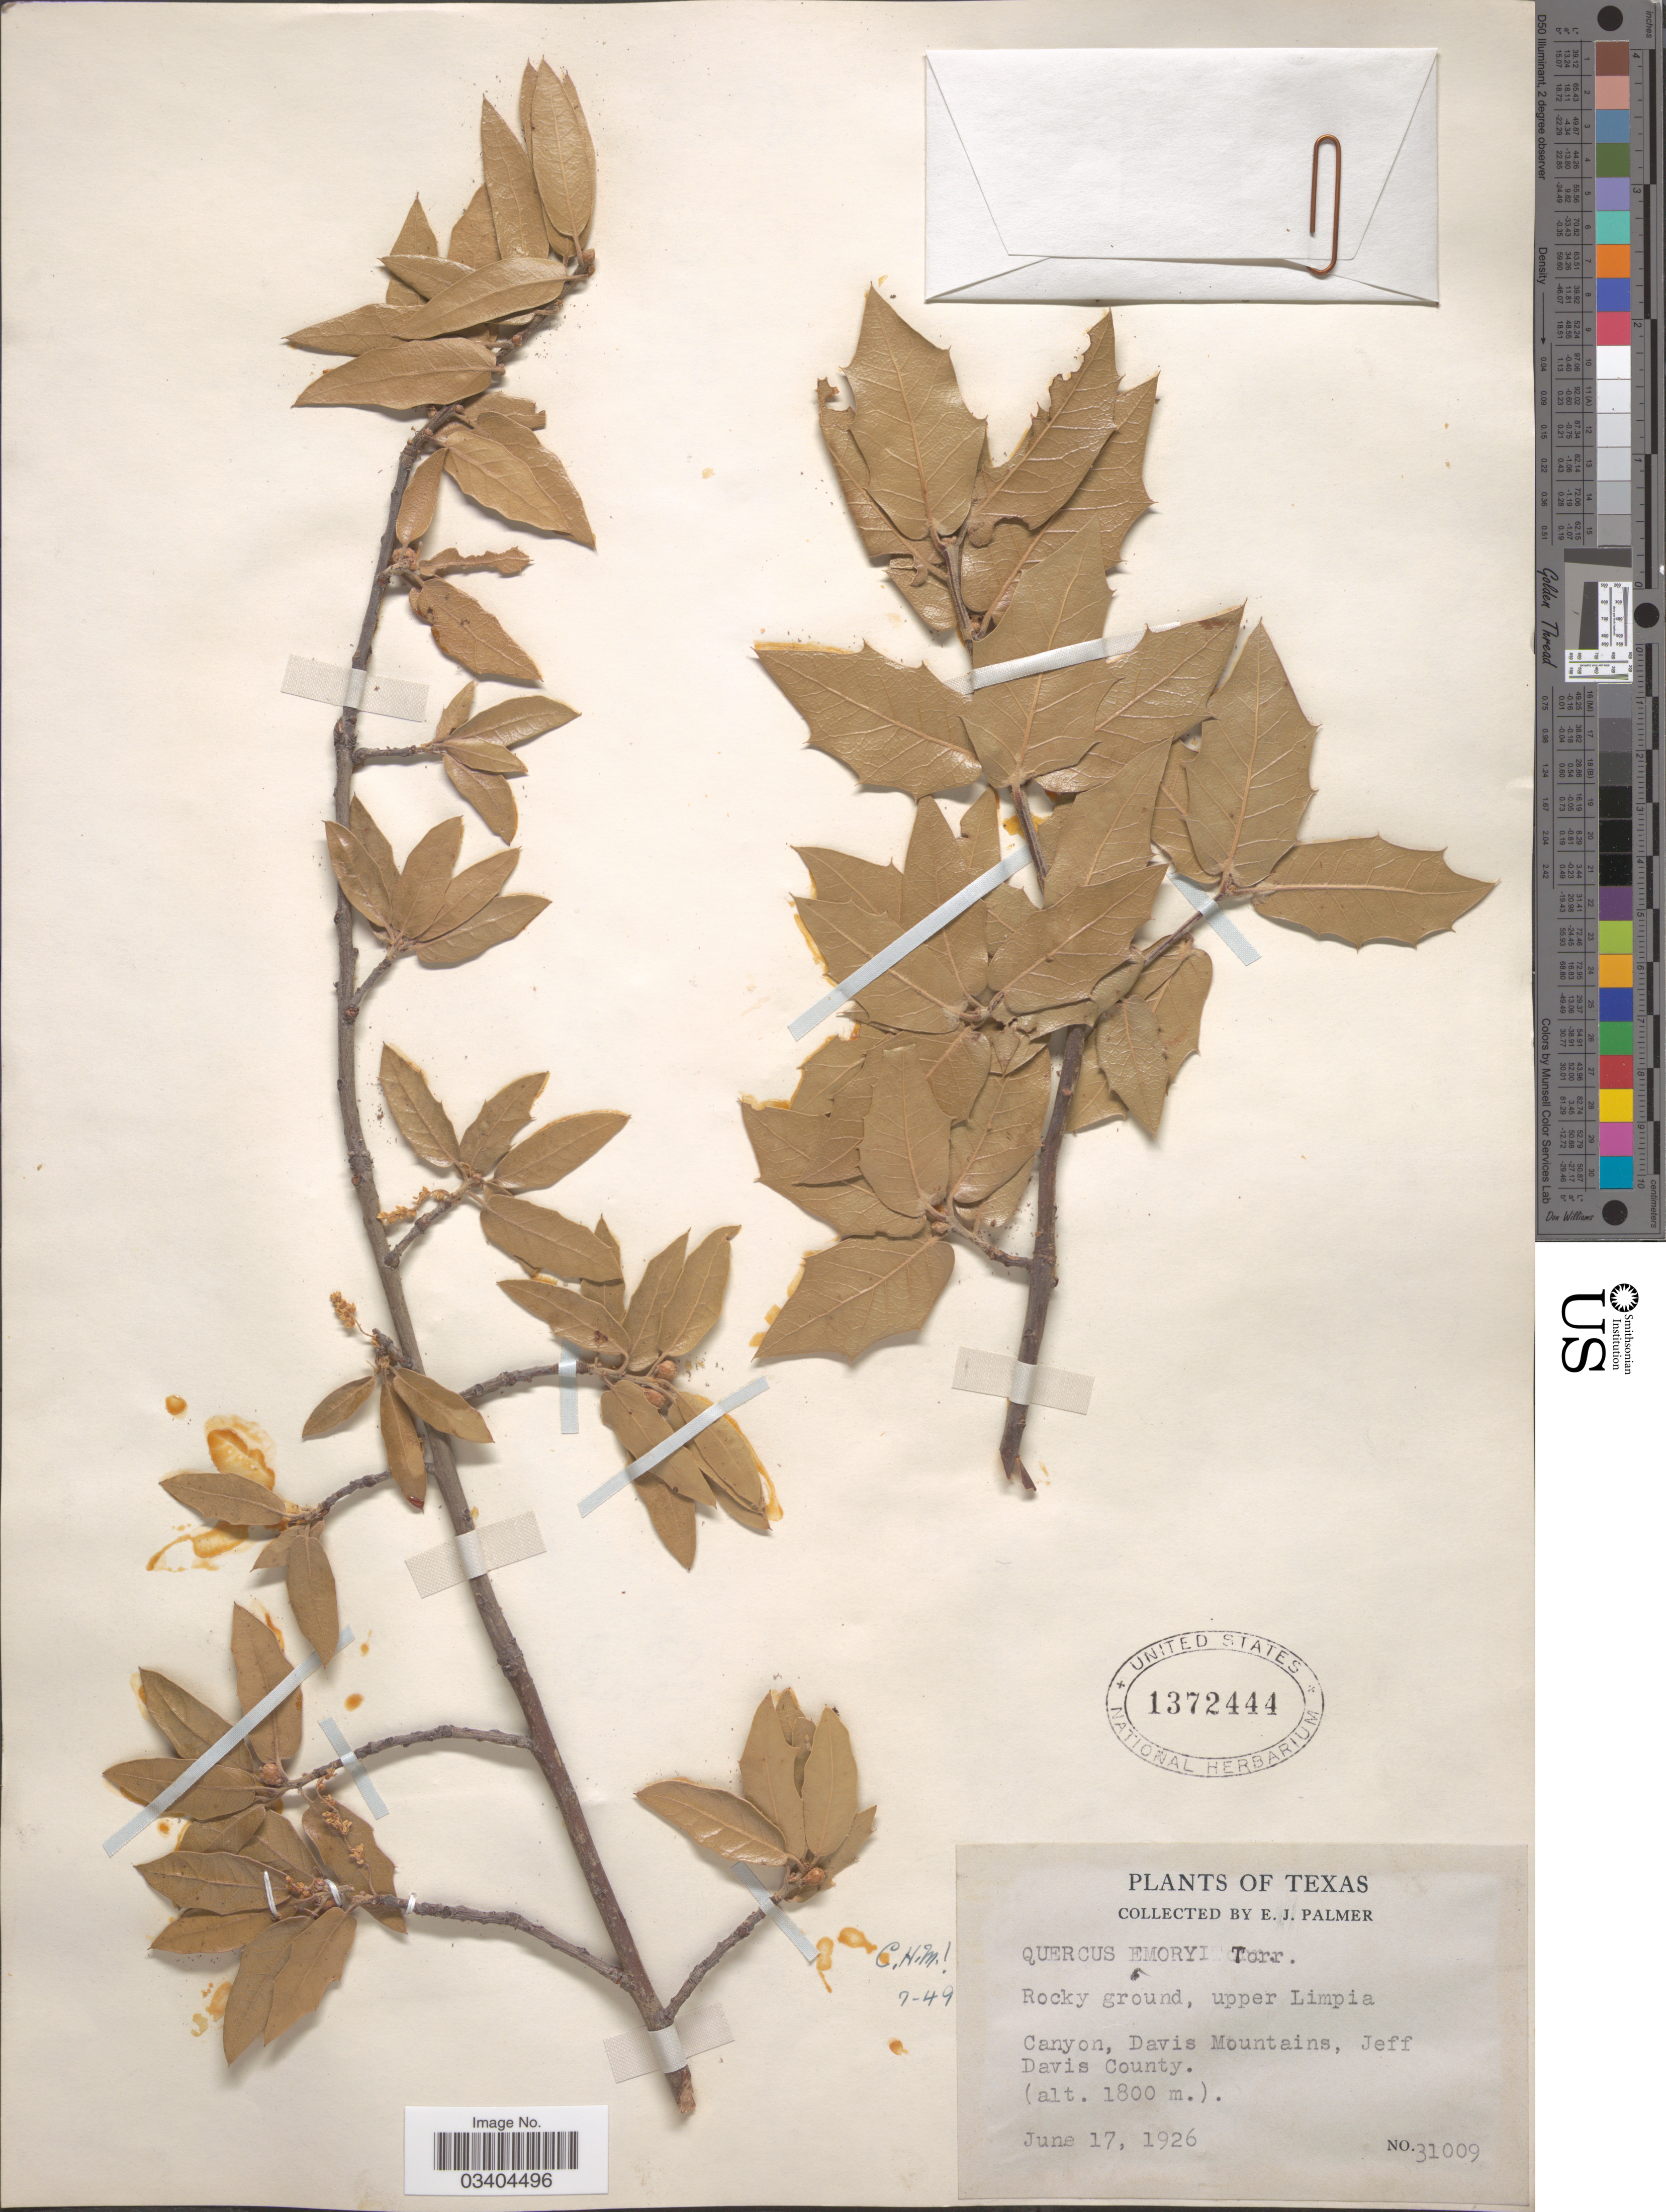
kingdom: Plantae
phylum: Tracheophyta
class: Magnoliopsida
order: Fagales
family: Fagaceae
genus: Quercus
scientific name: Quercus emoryi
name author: Torr. in Emory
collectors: E. J. Palmer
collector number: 31009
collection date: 1926-06-17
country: United States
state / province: Texas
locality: Canyon, Davis Mountains, Jeff Davis County.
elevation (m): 1800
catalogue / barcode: US 1372444